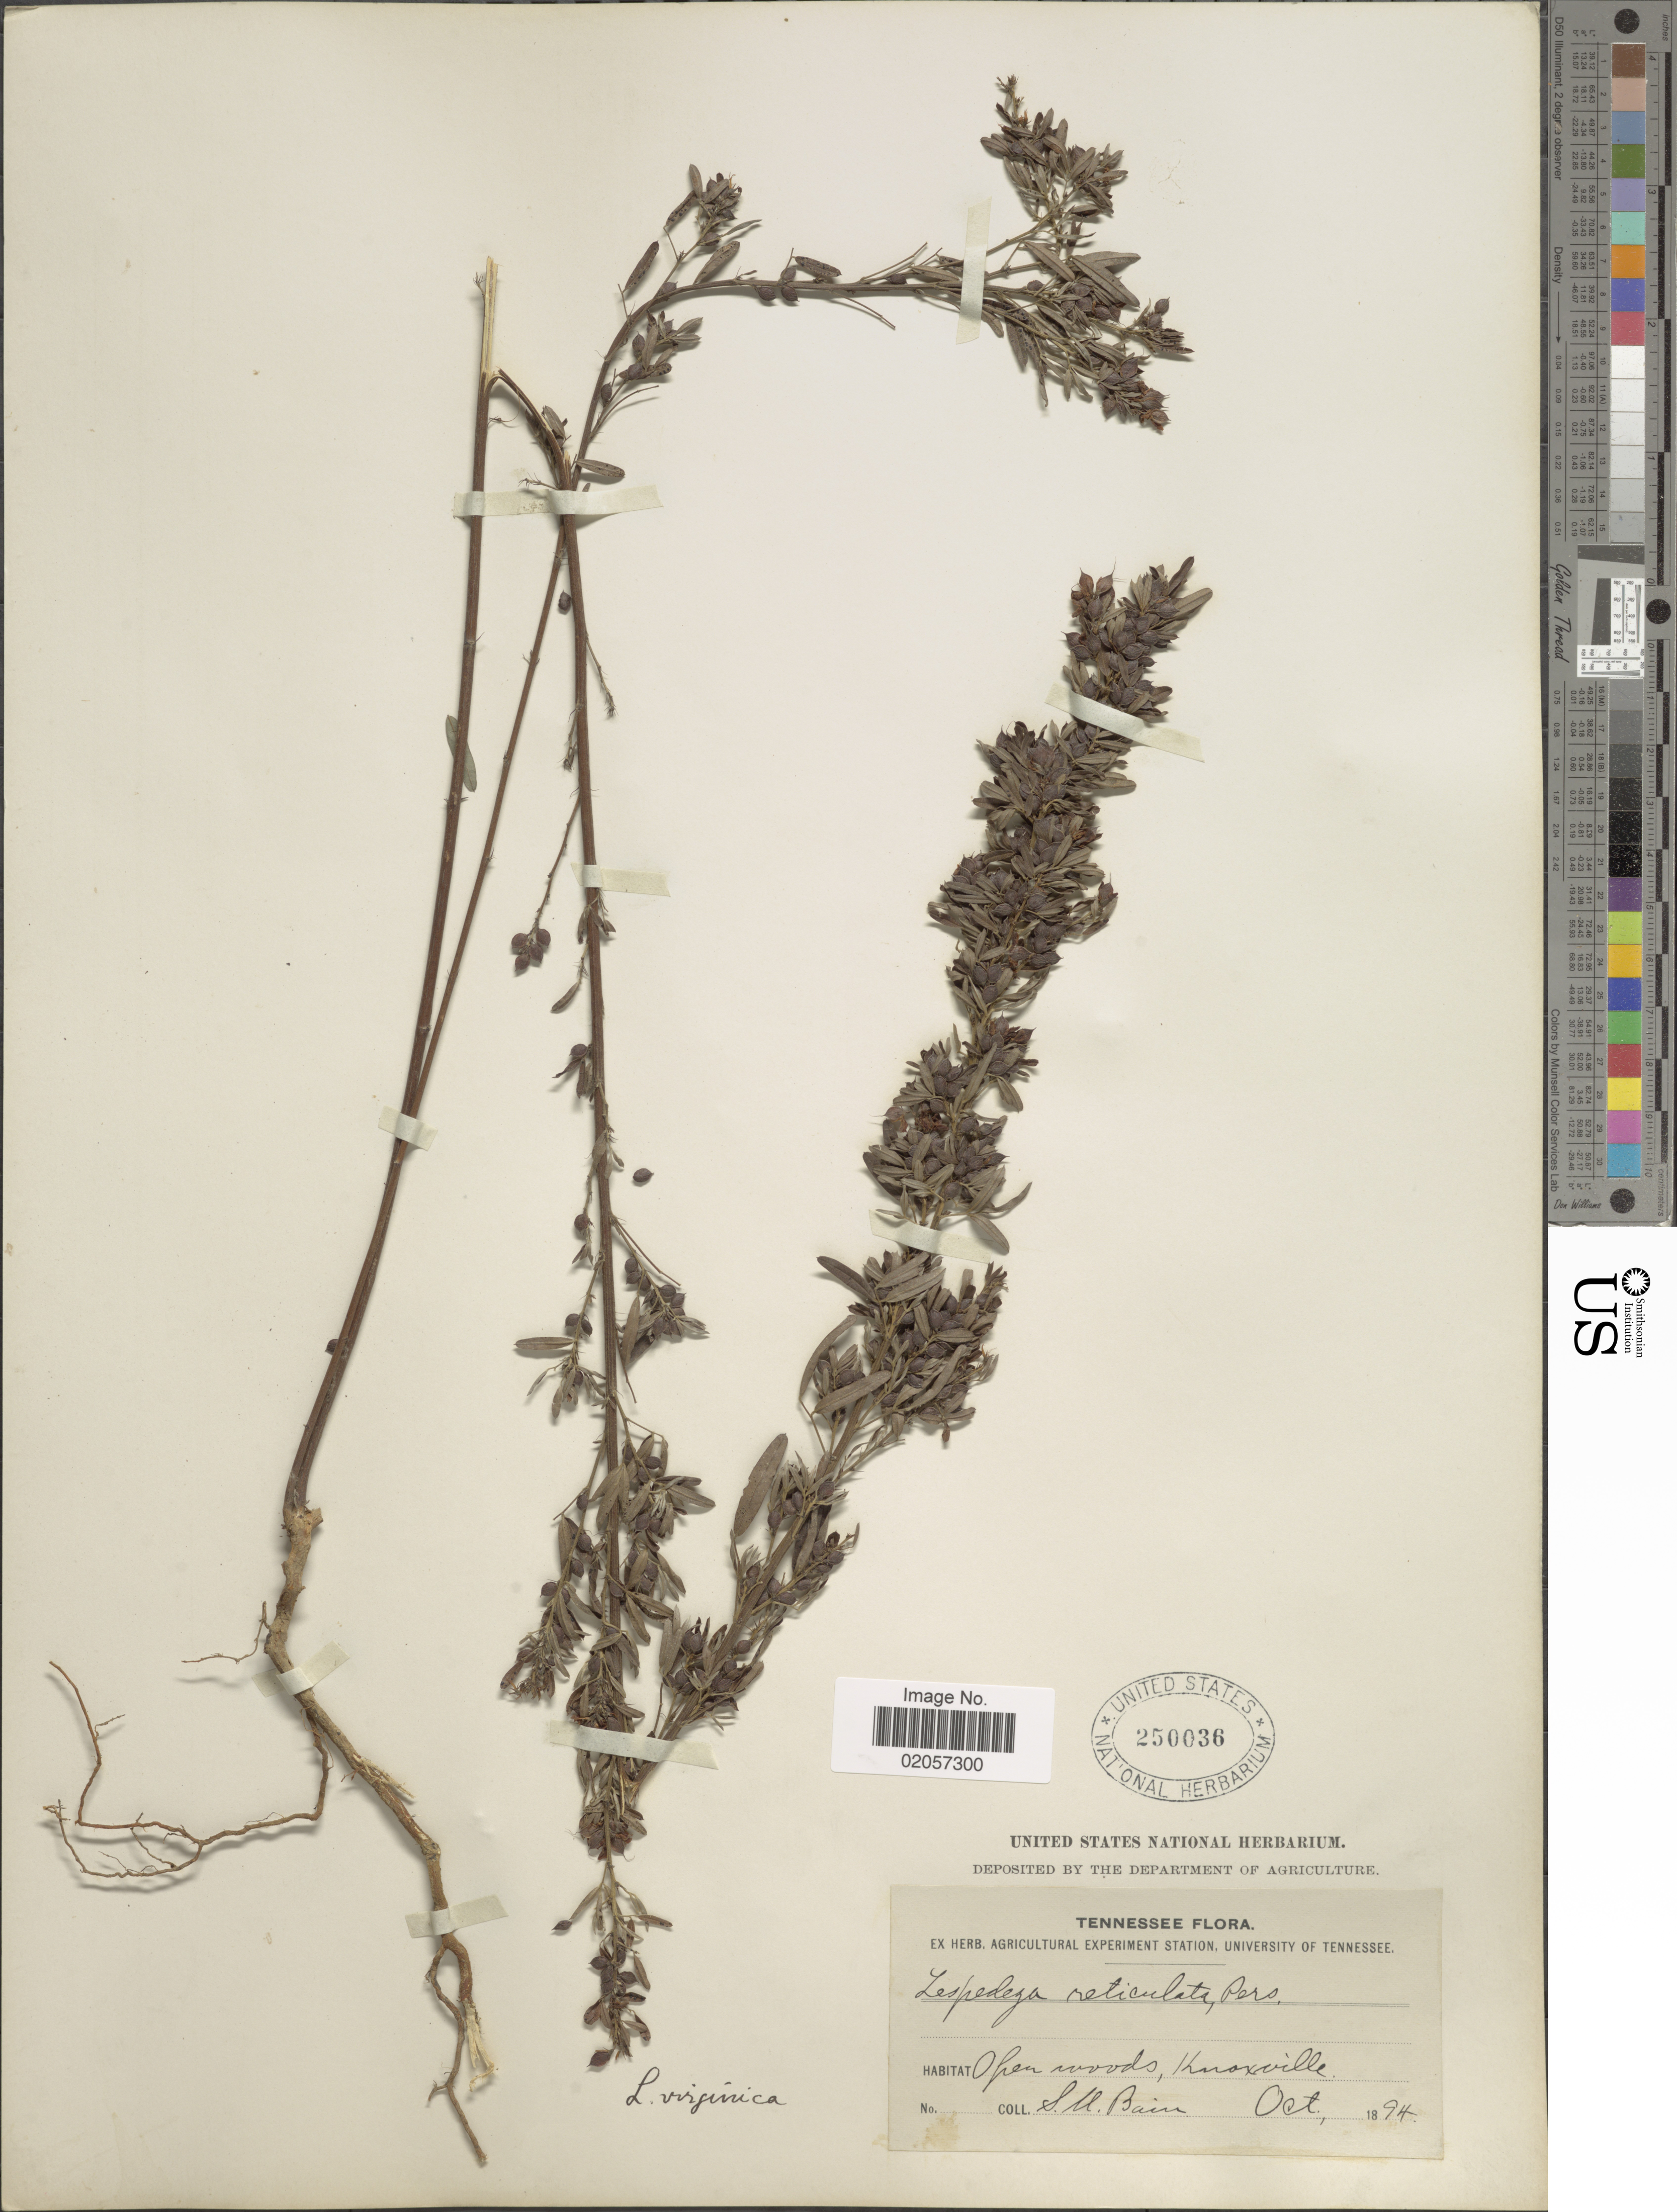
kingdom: Plantae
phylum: Tracheophyta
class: Magnoliopsida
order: Fabales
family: Fabaceae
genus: Lespedeza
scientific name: Lespedeza virginica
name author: (L.) Britton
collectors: S. M. Bain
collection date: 1894-10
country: United States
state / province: Tennessee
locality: Open woods, Knoxville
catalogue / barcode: US 250036